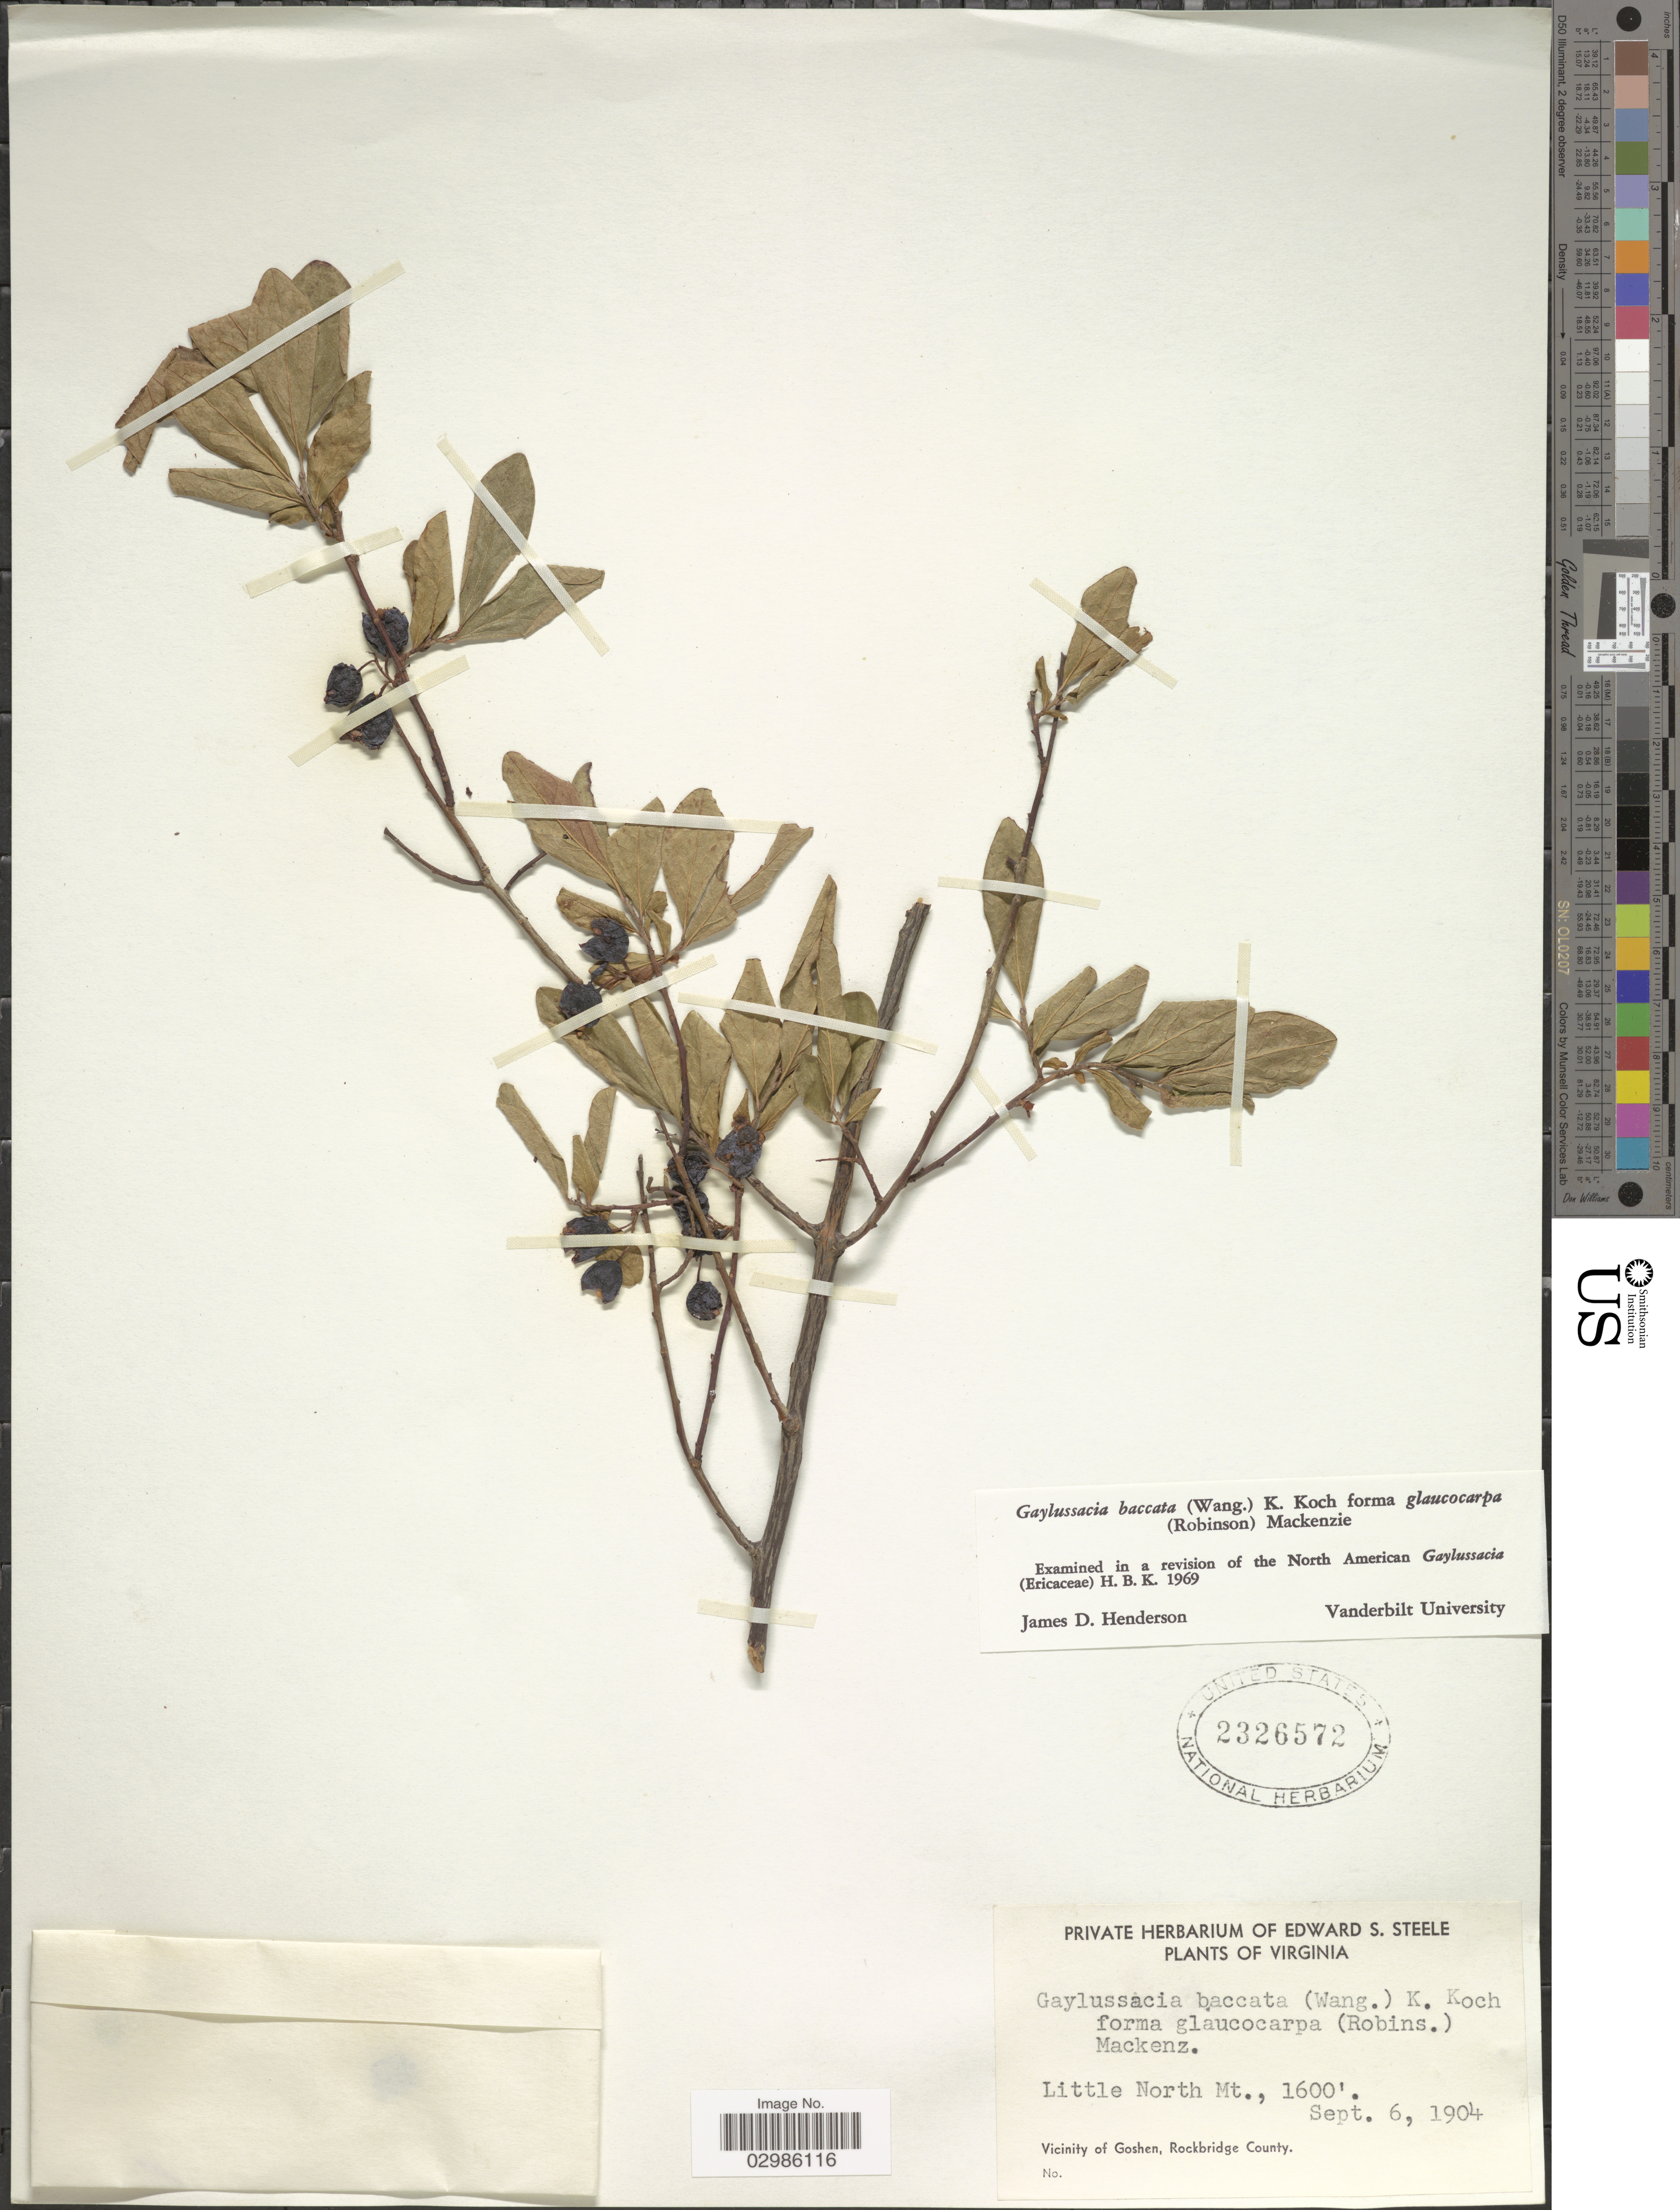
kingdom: Plantae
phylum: Tracheophyta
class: Magnoliopsida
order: Ericales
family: Ericaceae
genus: Gaylussacia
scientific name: Gaylussacia baccata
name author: (Wangenh.) K. Koch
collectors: ex herb. Edward S. Steele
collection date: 1904-09-06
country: United States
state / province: Virginia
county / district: Rockbridge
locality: Little North Mt., Vicinity of Goshen, Rockbridge County.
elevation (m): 488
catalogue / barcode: US 2326572